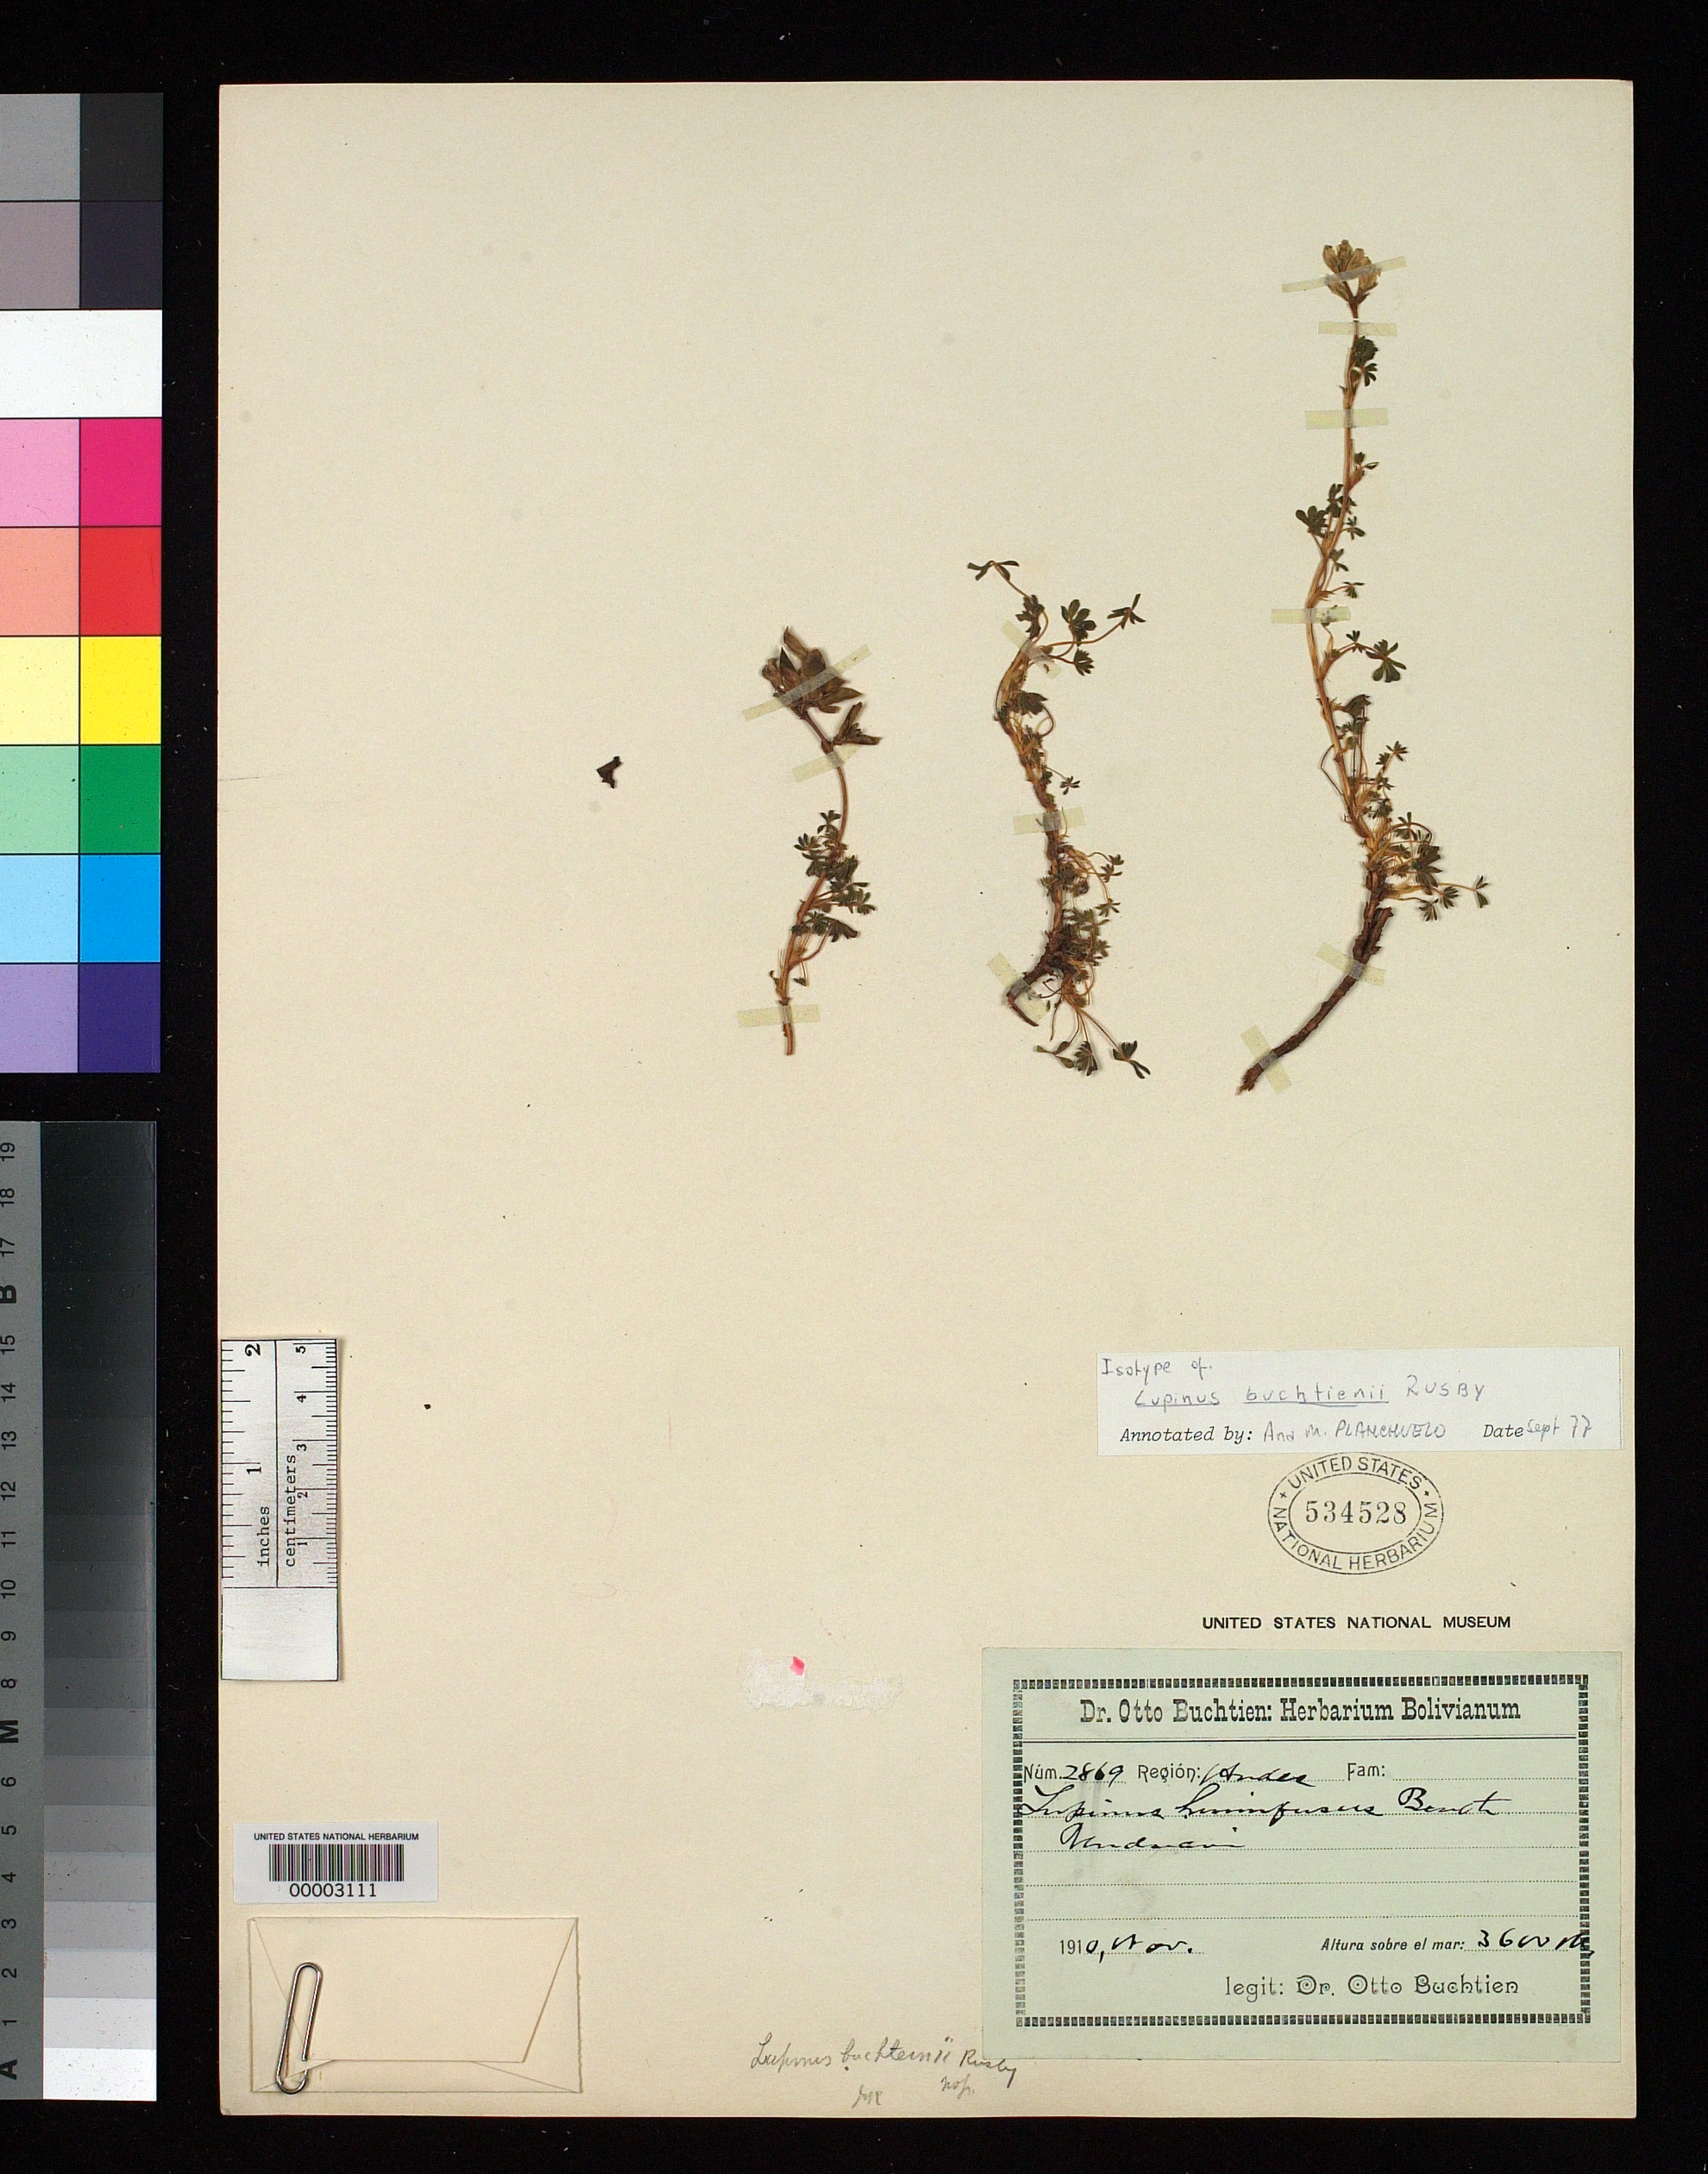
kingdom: Plantae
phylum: Tracheophyta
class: Magnoliopsida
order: Fabales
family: Fabaceae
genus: Lupinus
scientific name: Lupinus buchtienii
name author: Rusby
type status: Isotype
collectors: O. Buchtien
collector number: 2869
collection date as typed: Nov 1910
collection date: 1910-11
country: Bolivia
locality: Unduavi.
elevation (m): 3600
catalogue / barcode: US 534528